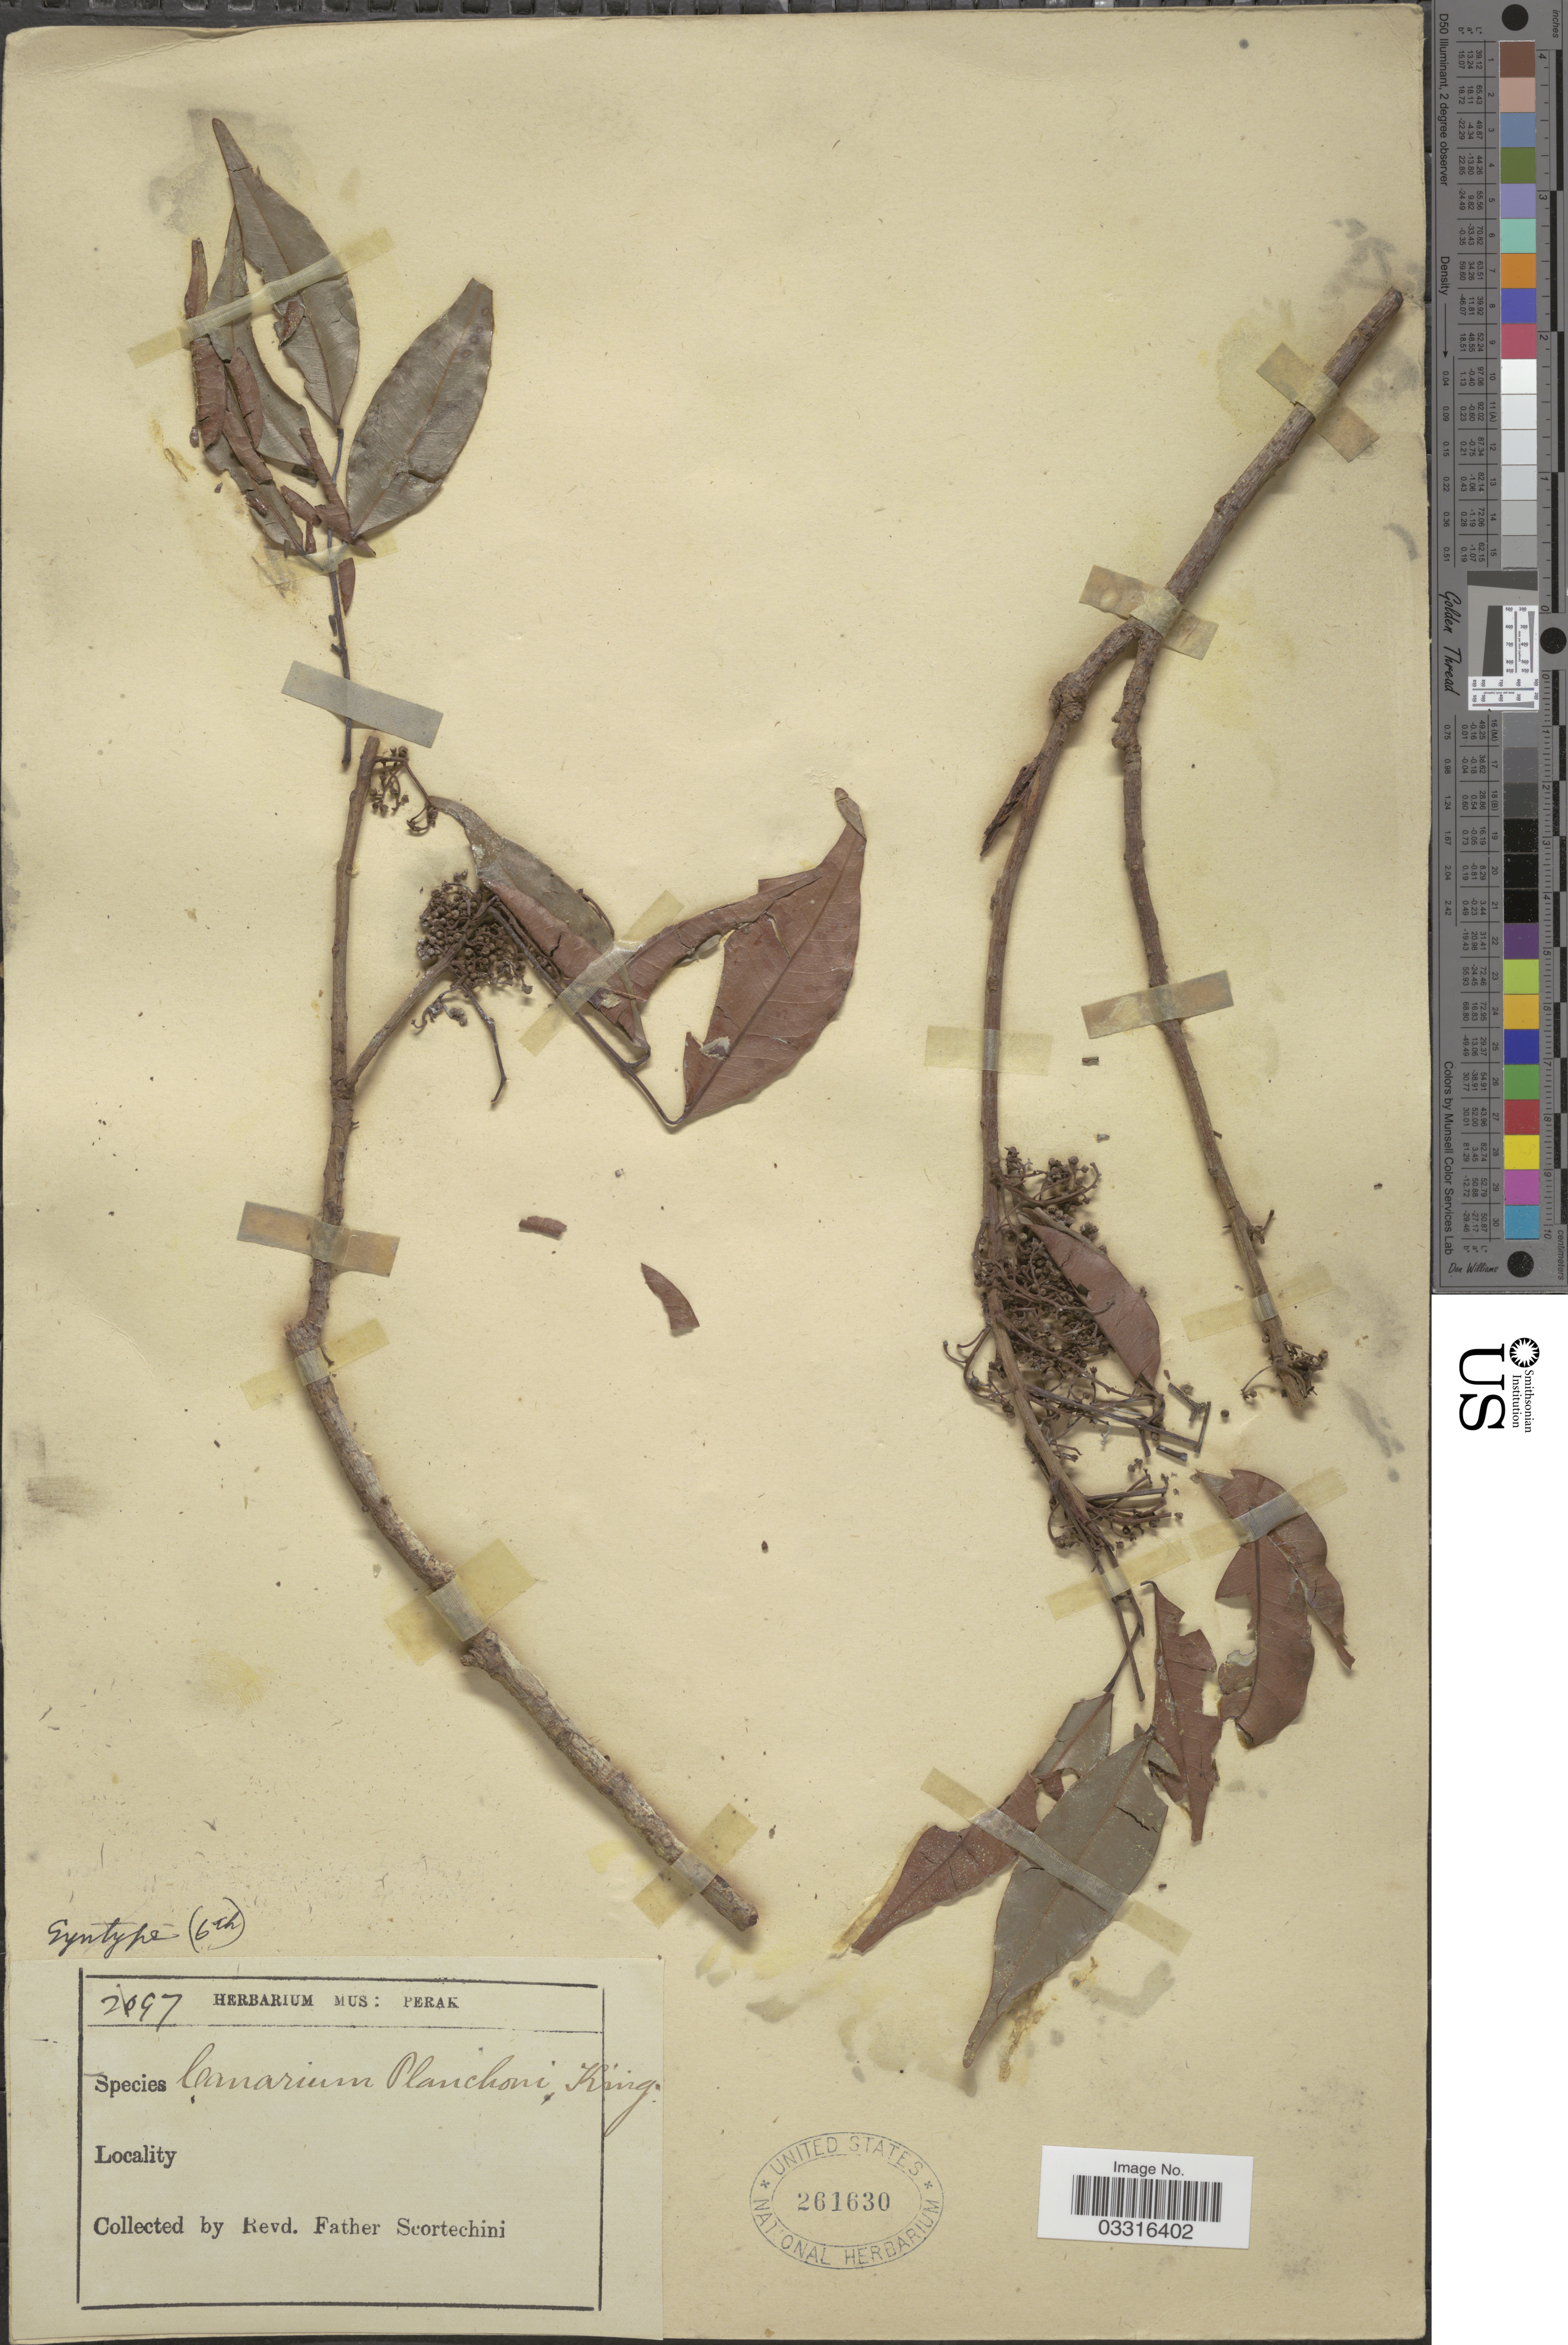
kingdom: Plantae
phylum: Tracheophyta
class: Magnoliopsida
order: Sapindales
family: Burseraceae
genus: Santiria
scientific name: Santiria rubiginosa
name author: Blume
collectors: Fr. Scortechini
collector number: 2097*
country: Malaysia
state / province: Perak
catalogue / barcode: US 261630